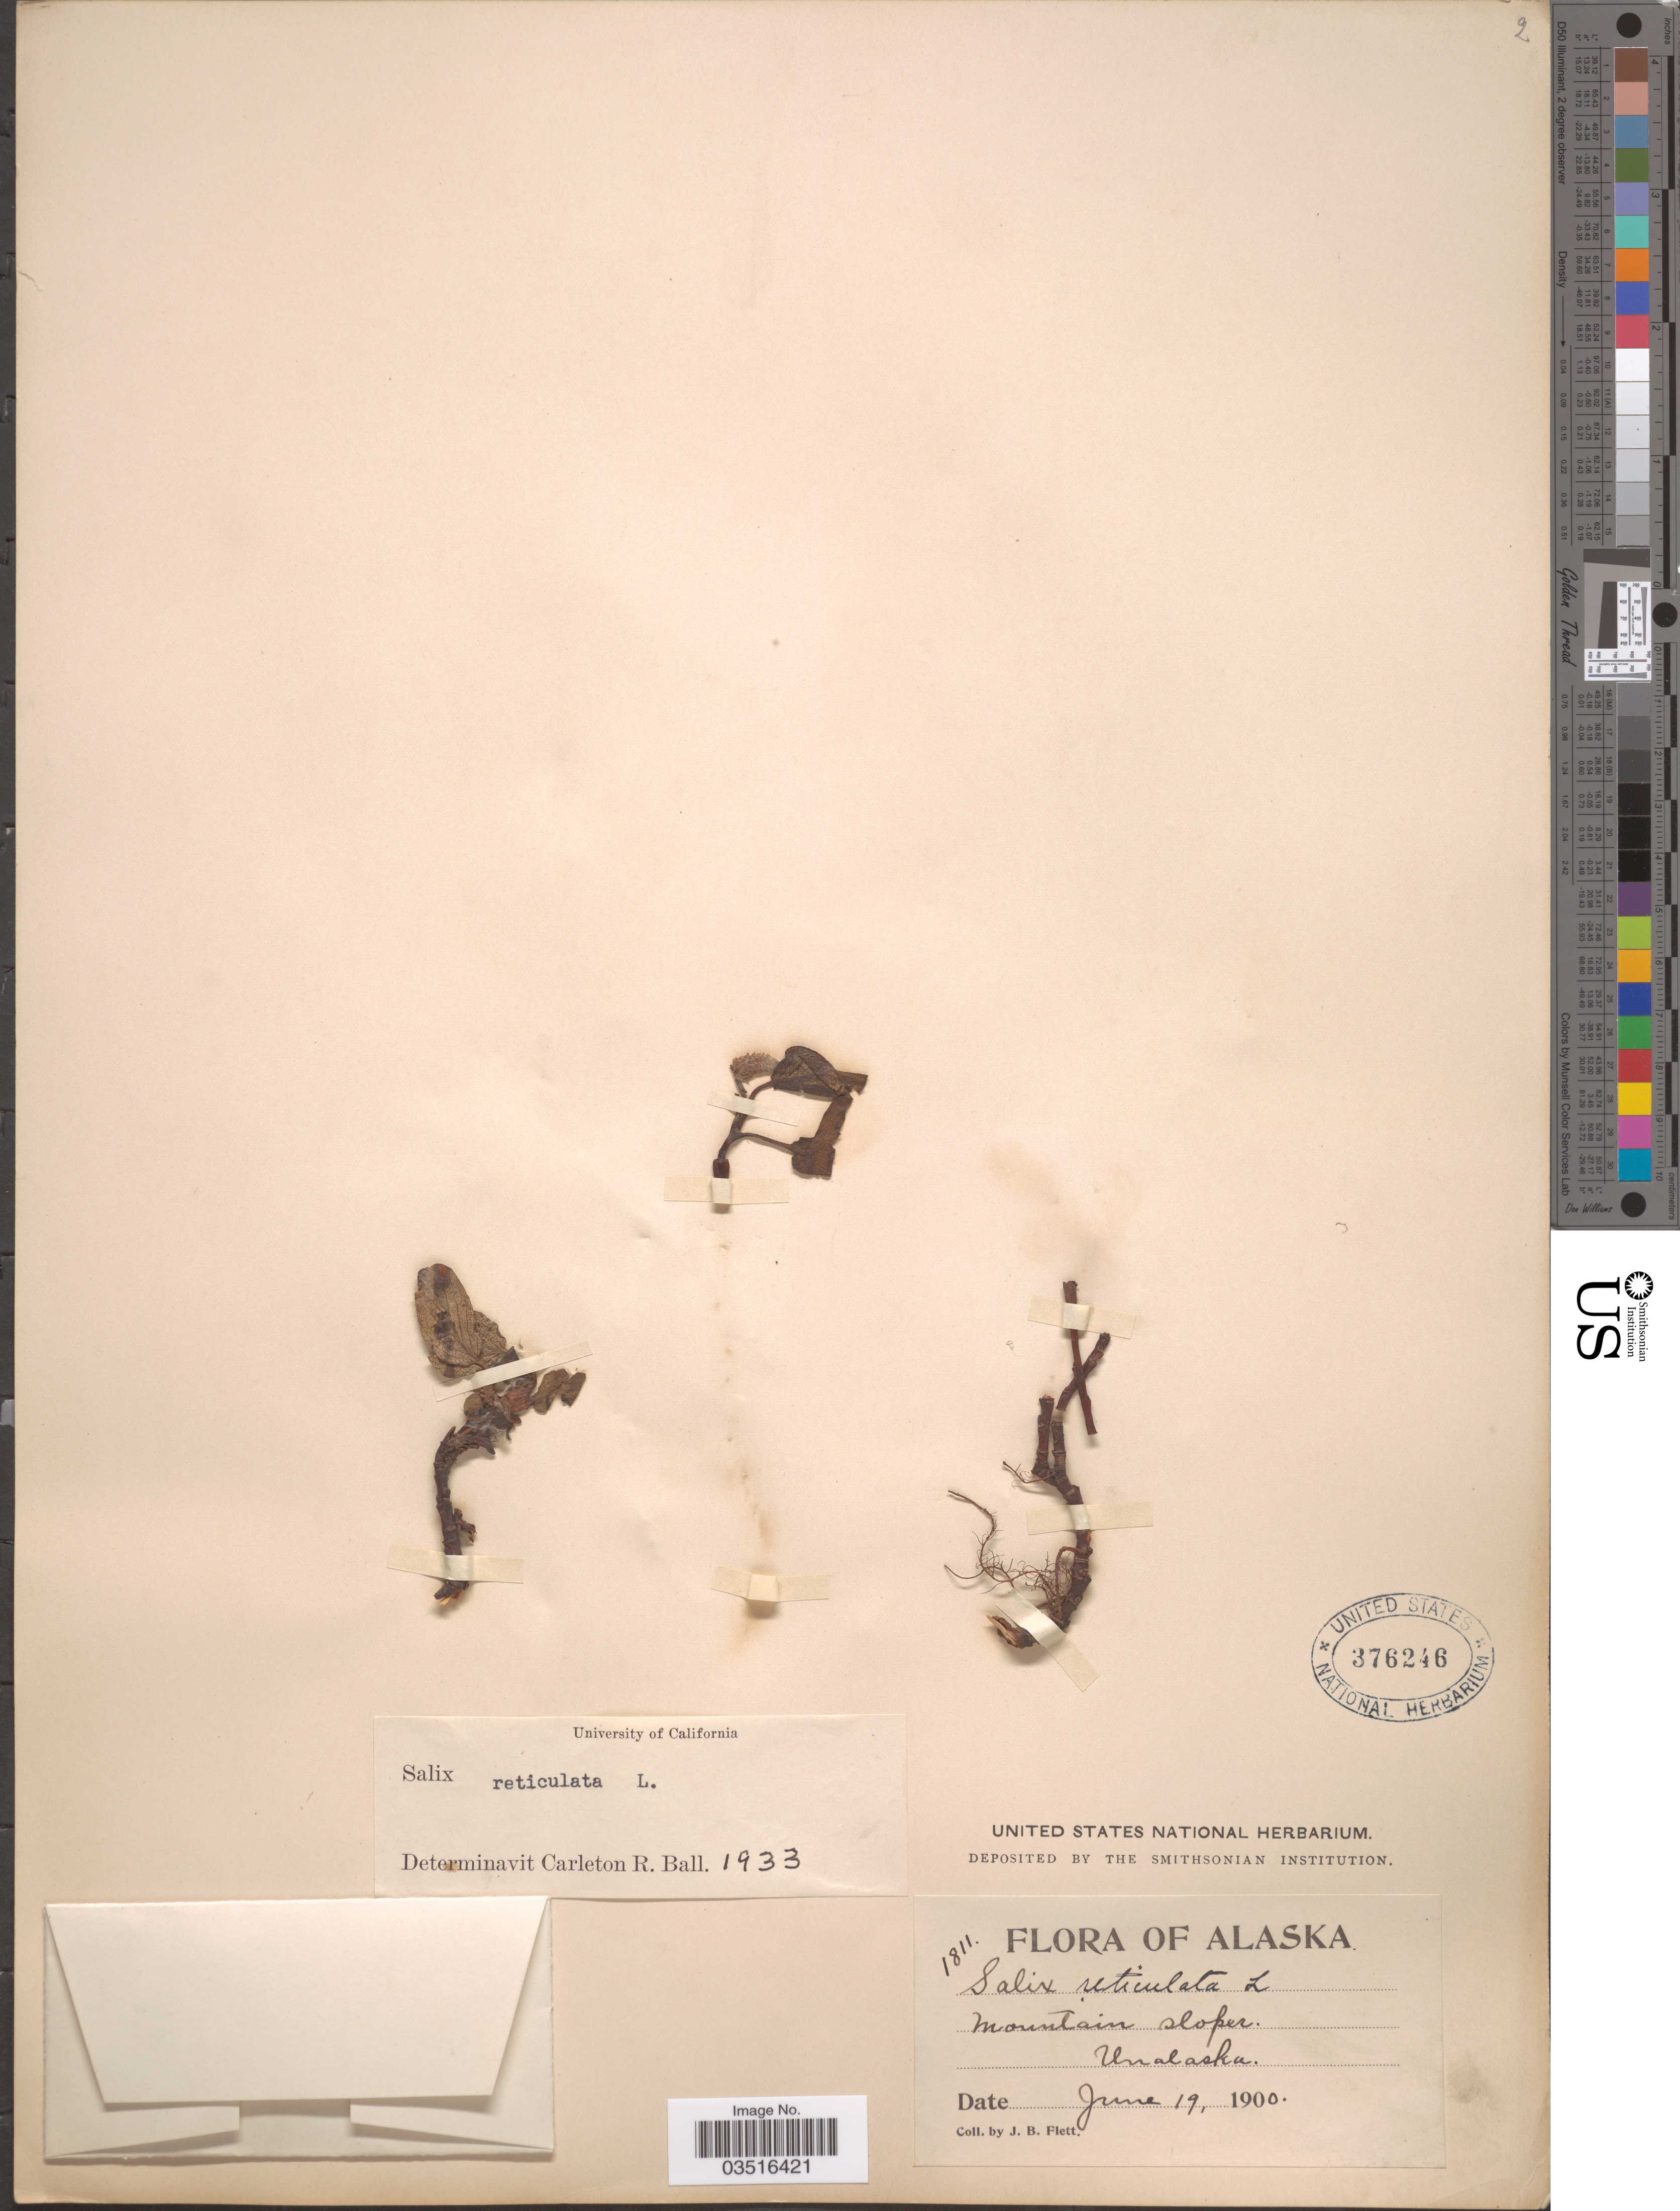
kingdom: Plantae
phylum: Tracheophyta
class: Magnoliopsida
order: Malpighiales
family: Salicaceae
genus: Salix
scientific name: Salix reticulata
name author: L.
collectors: J. Flett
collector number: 1811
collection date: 1900-06-19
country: United States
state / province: Alaska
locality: Unalaska.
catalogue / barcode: US 376246